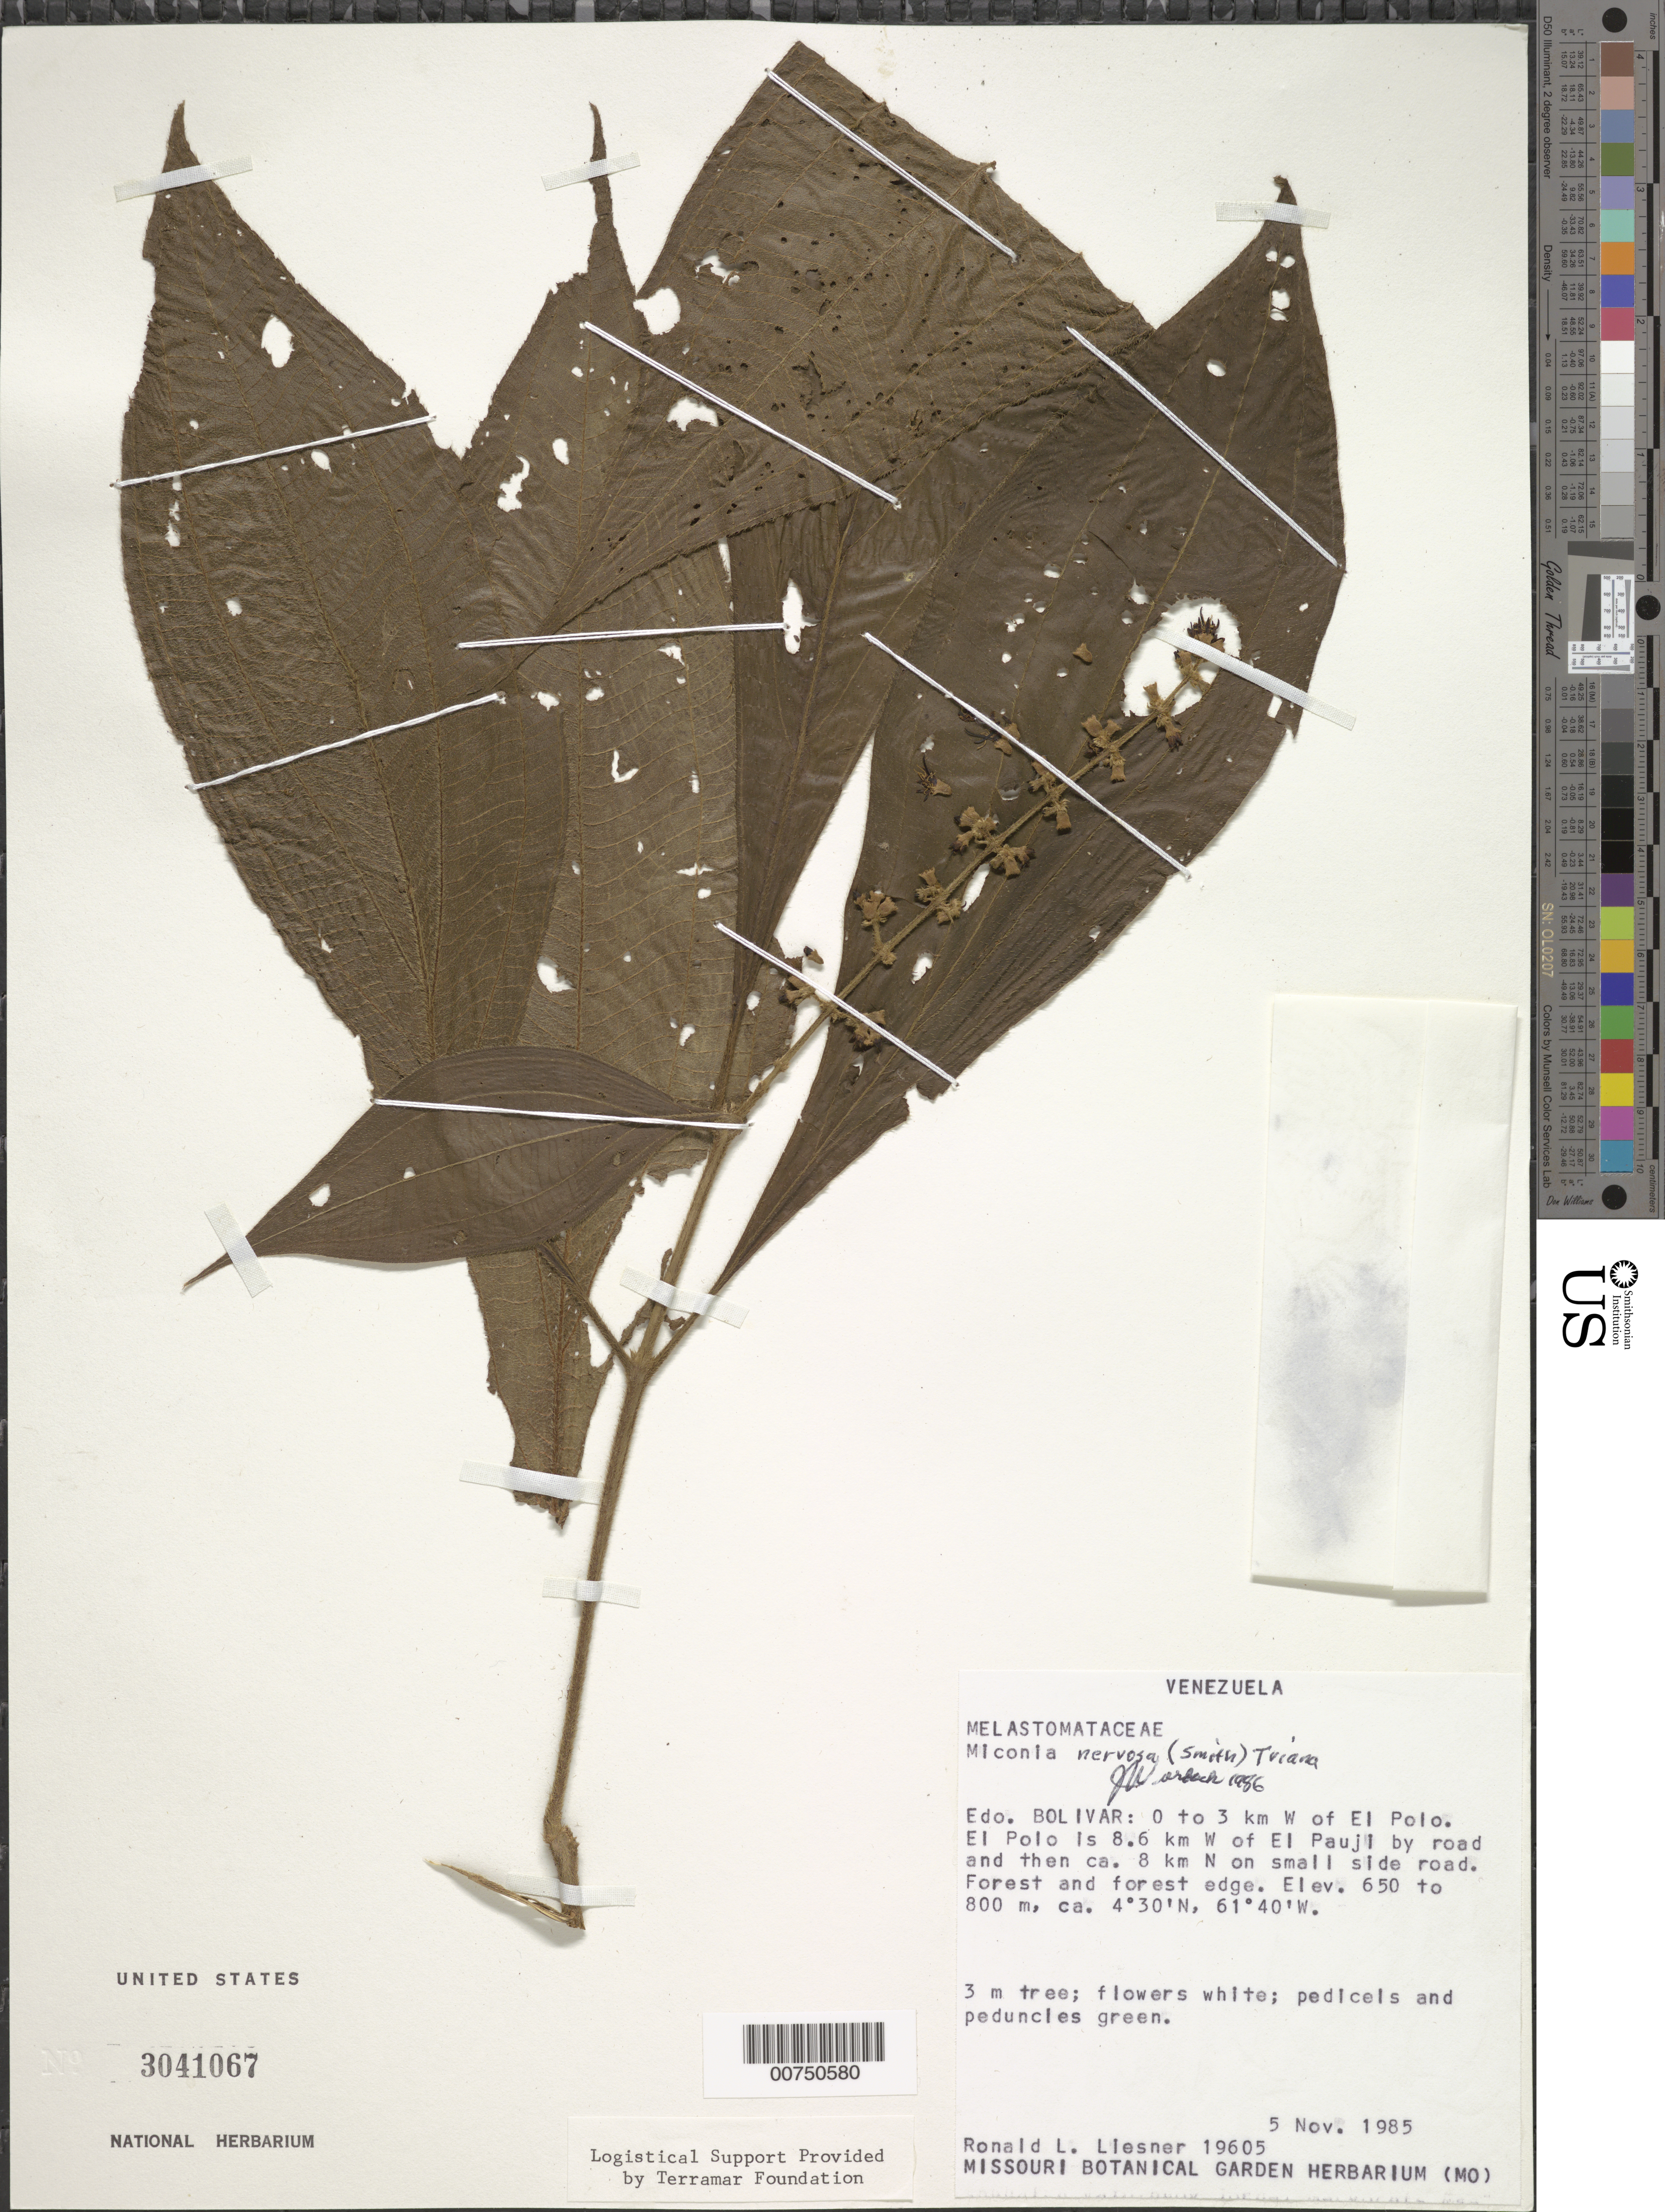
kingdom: Plantae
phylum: Tracheophyta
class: Magnoliopsida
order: Myrtales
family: Melastomataceae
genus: Miconia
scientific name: Miconia nervosa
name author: (Sm.) Triana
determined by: Wurdack, John J., (US), US (UNITED STATES)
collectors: R. L. Liesner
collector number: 19605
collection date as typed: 5-Nov-85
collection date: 1985-11-05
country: Venezuela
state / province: Bolívar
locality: El Polo, 0-3 km W of; el Polo is 8.6 km W of El Pauji by road and then ca 8 km N on small side road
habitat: Forest and forest edge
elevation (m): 650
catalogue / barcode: US 3041067